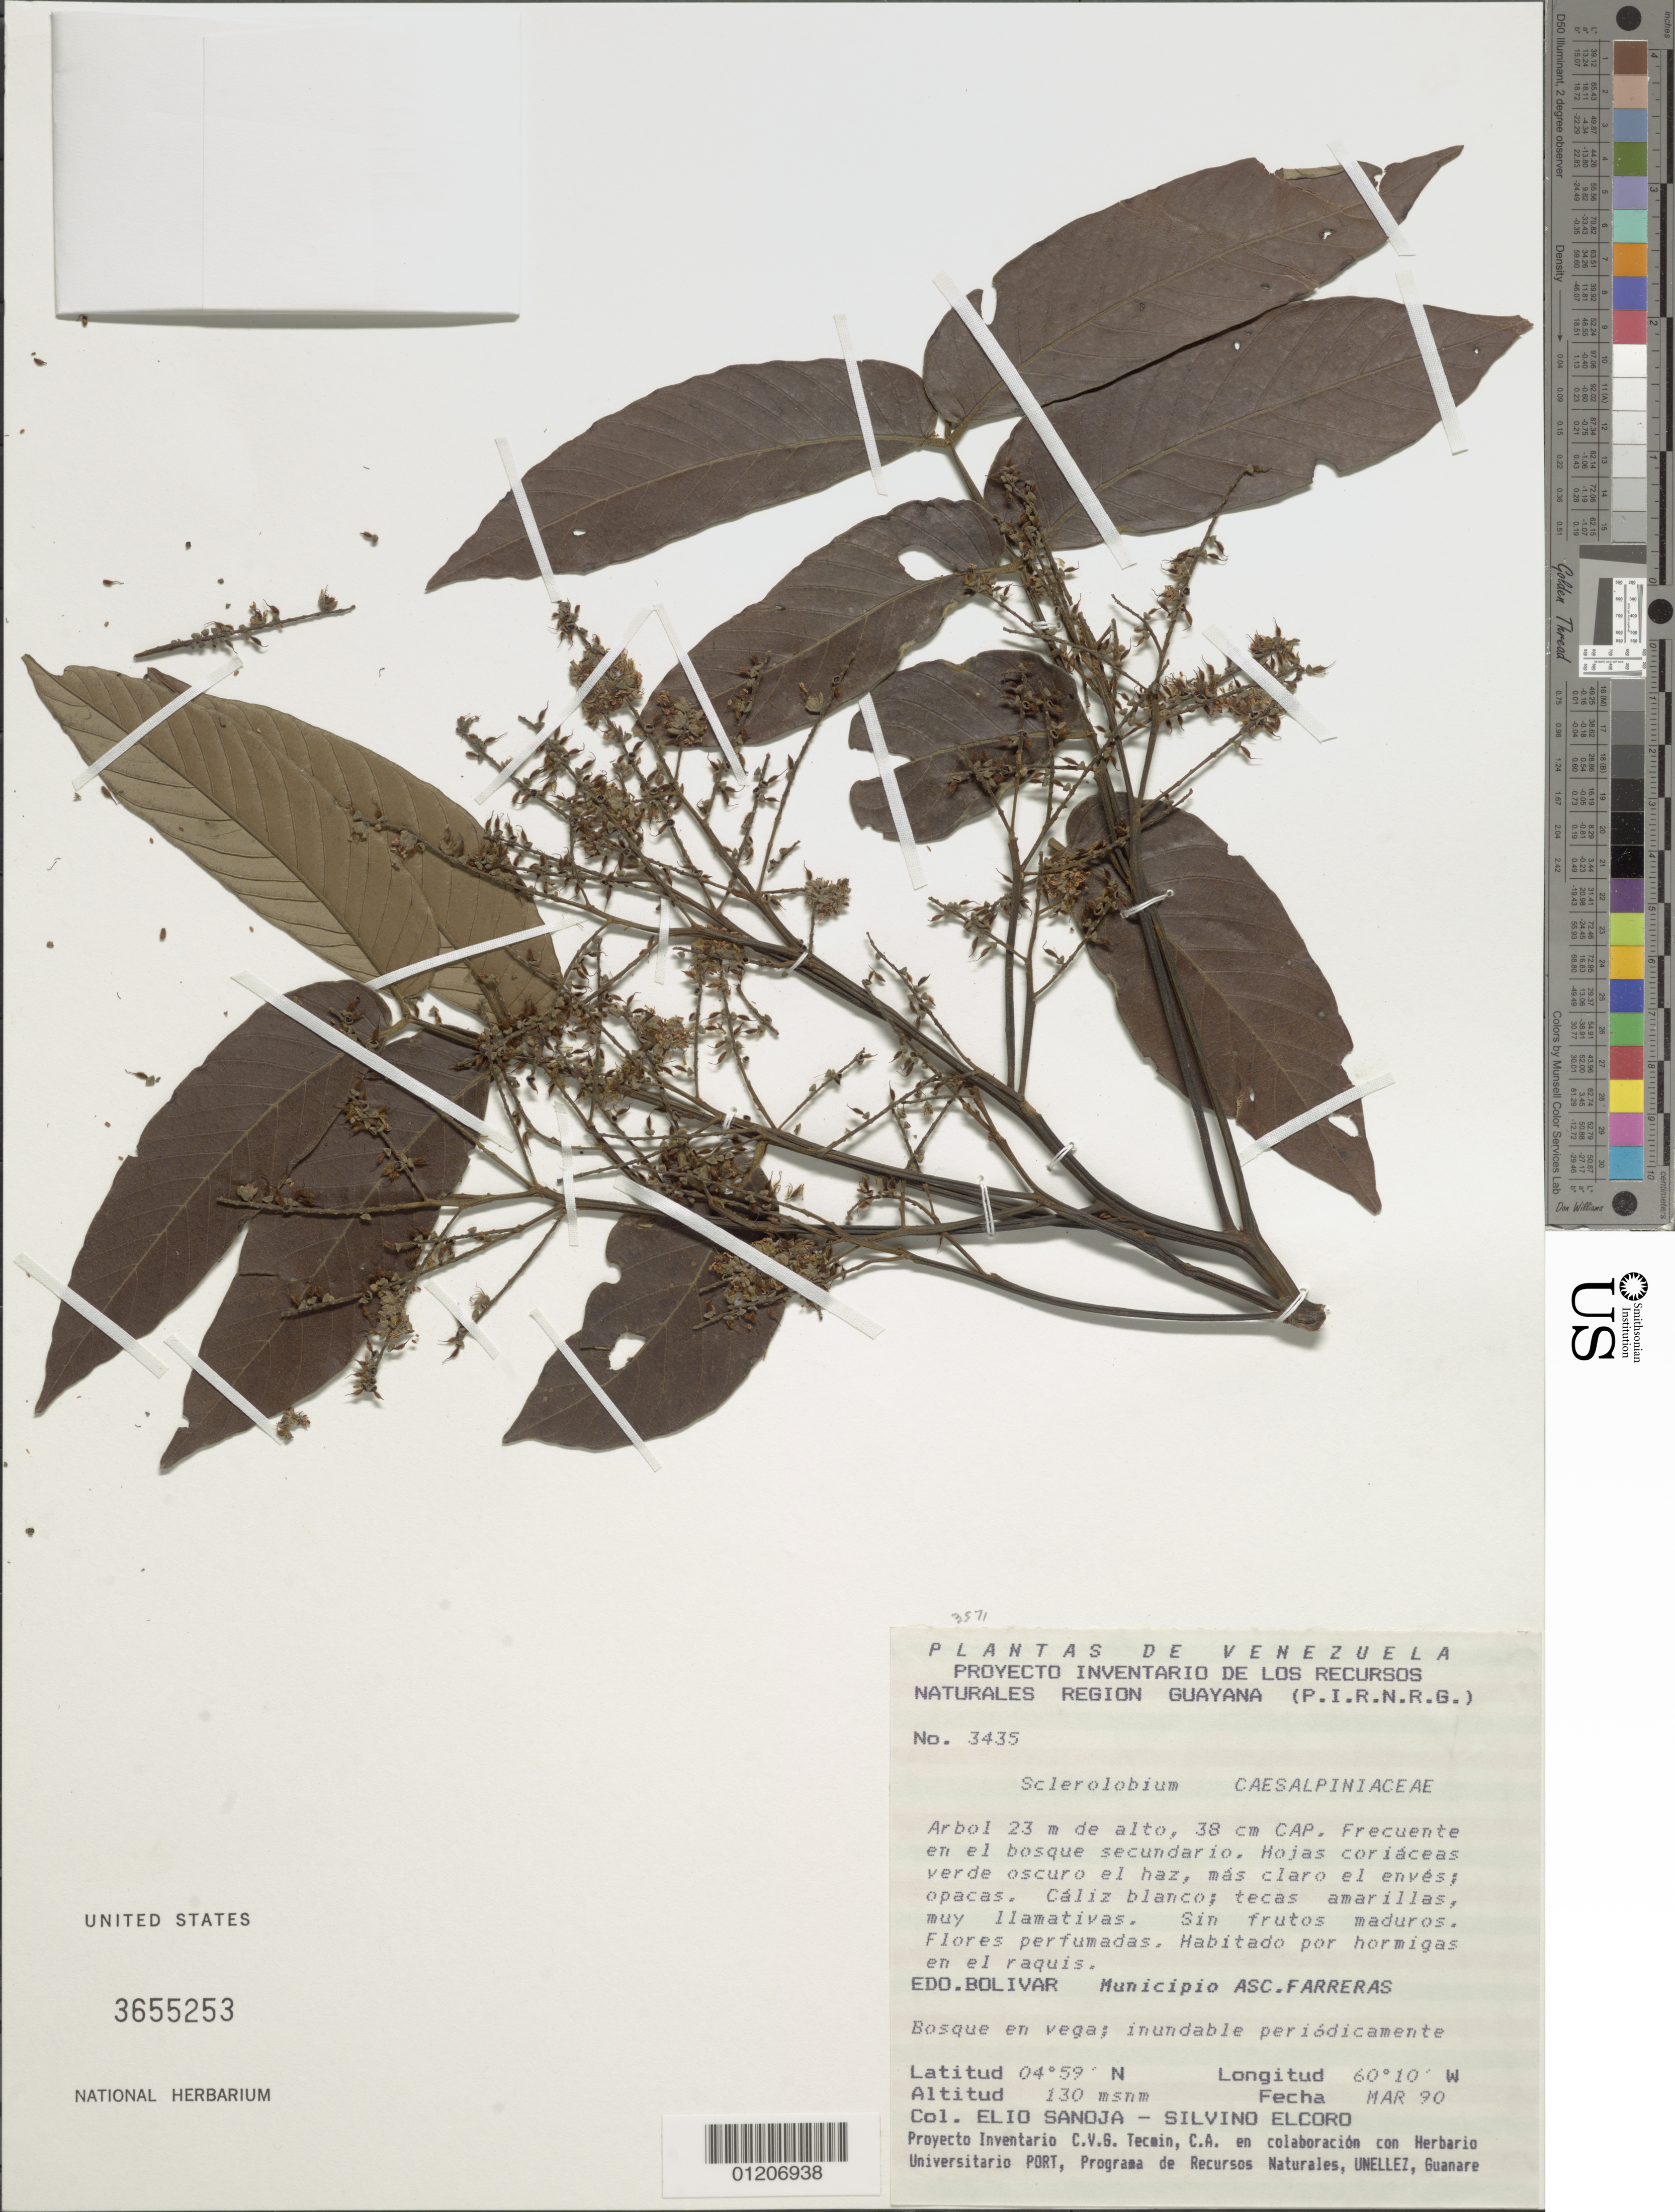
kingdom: Plantae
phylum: Tracheophyta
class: Magnoliopsida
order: Fabales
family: Fabaceae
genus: Tachigali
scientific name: Tachigali chrysophylla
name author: (Poepp.) Zarucchi & Herend.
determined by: Liesner, R. L.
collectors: E. Sanoja & S. Elcoro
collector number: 3435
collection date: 1990-03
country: Venezuela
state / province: Bolívar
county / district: Sucre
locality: Ascención Farreras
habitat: Frecuente en el bosque secundario. Bosque en vega; inundable periodicamente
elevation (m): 130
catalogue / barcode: US 3655253